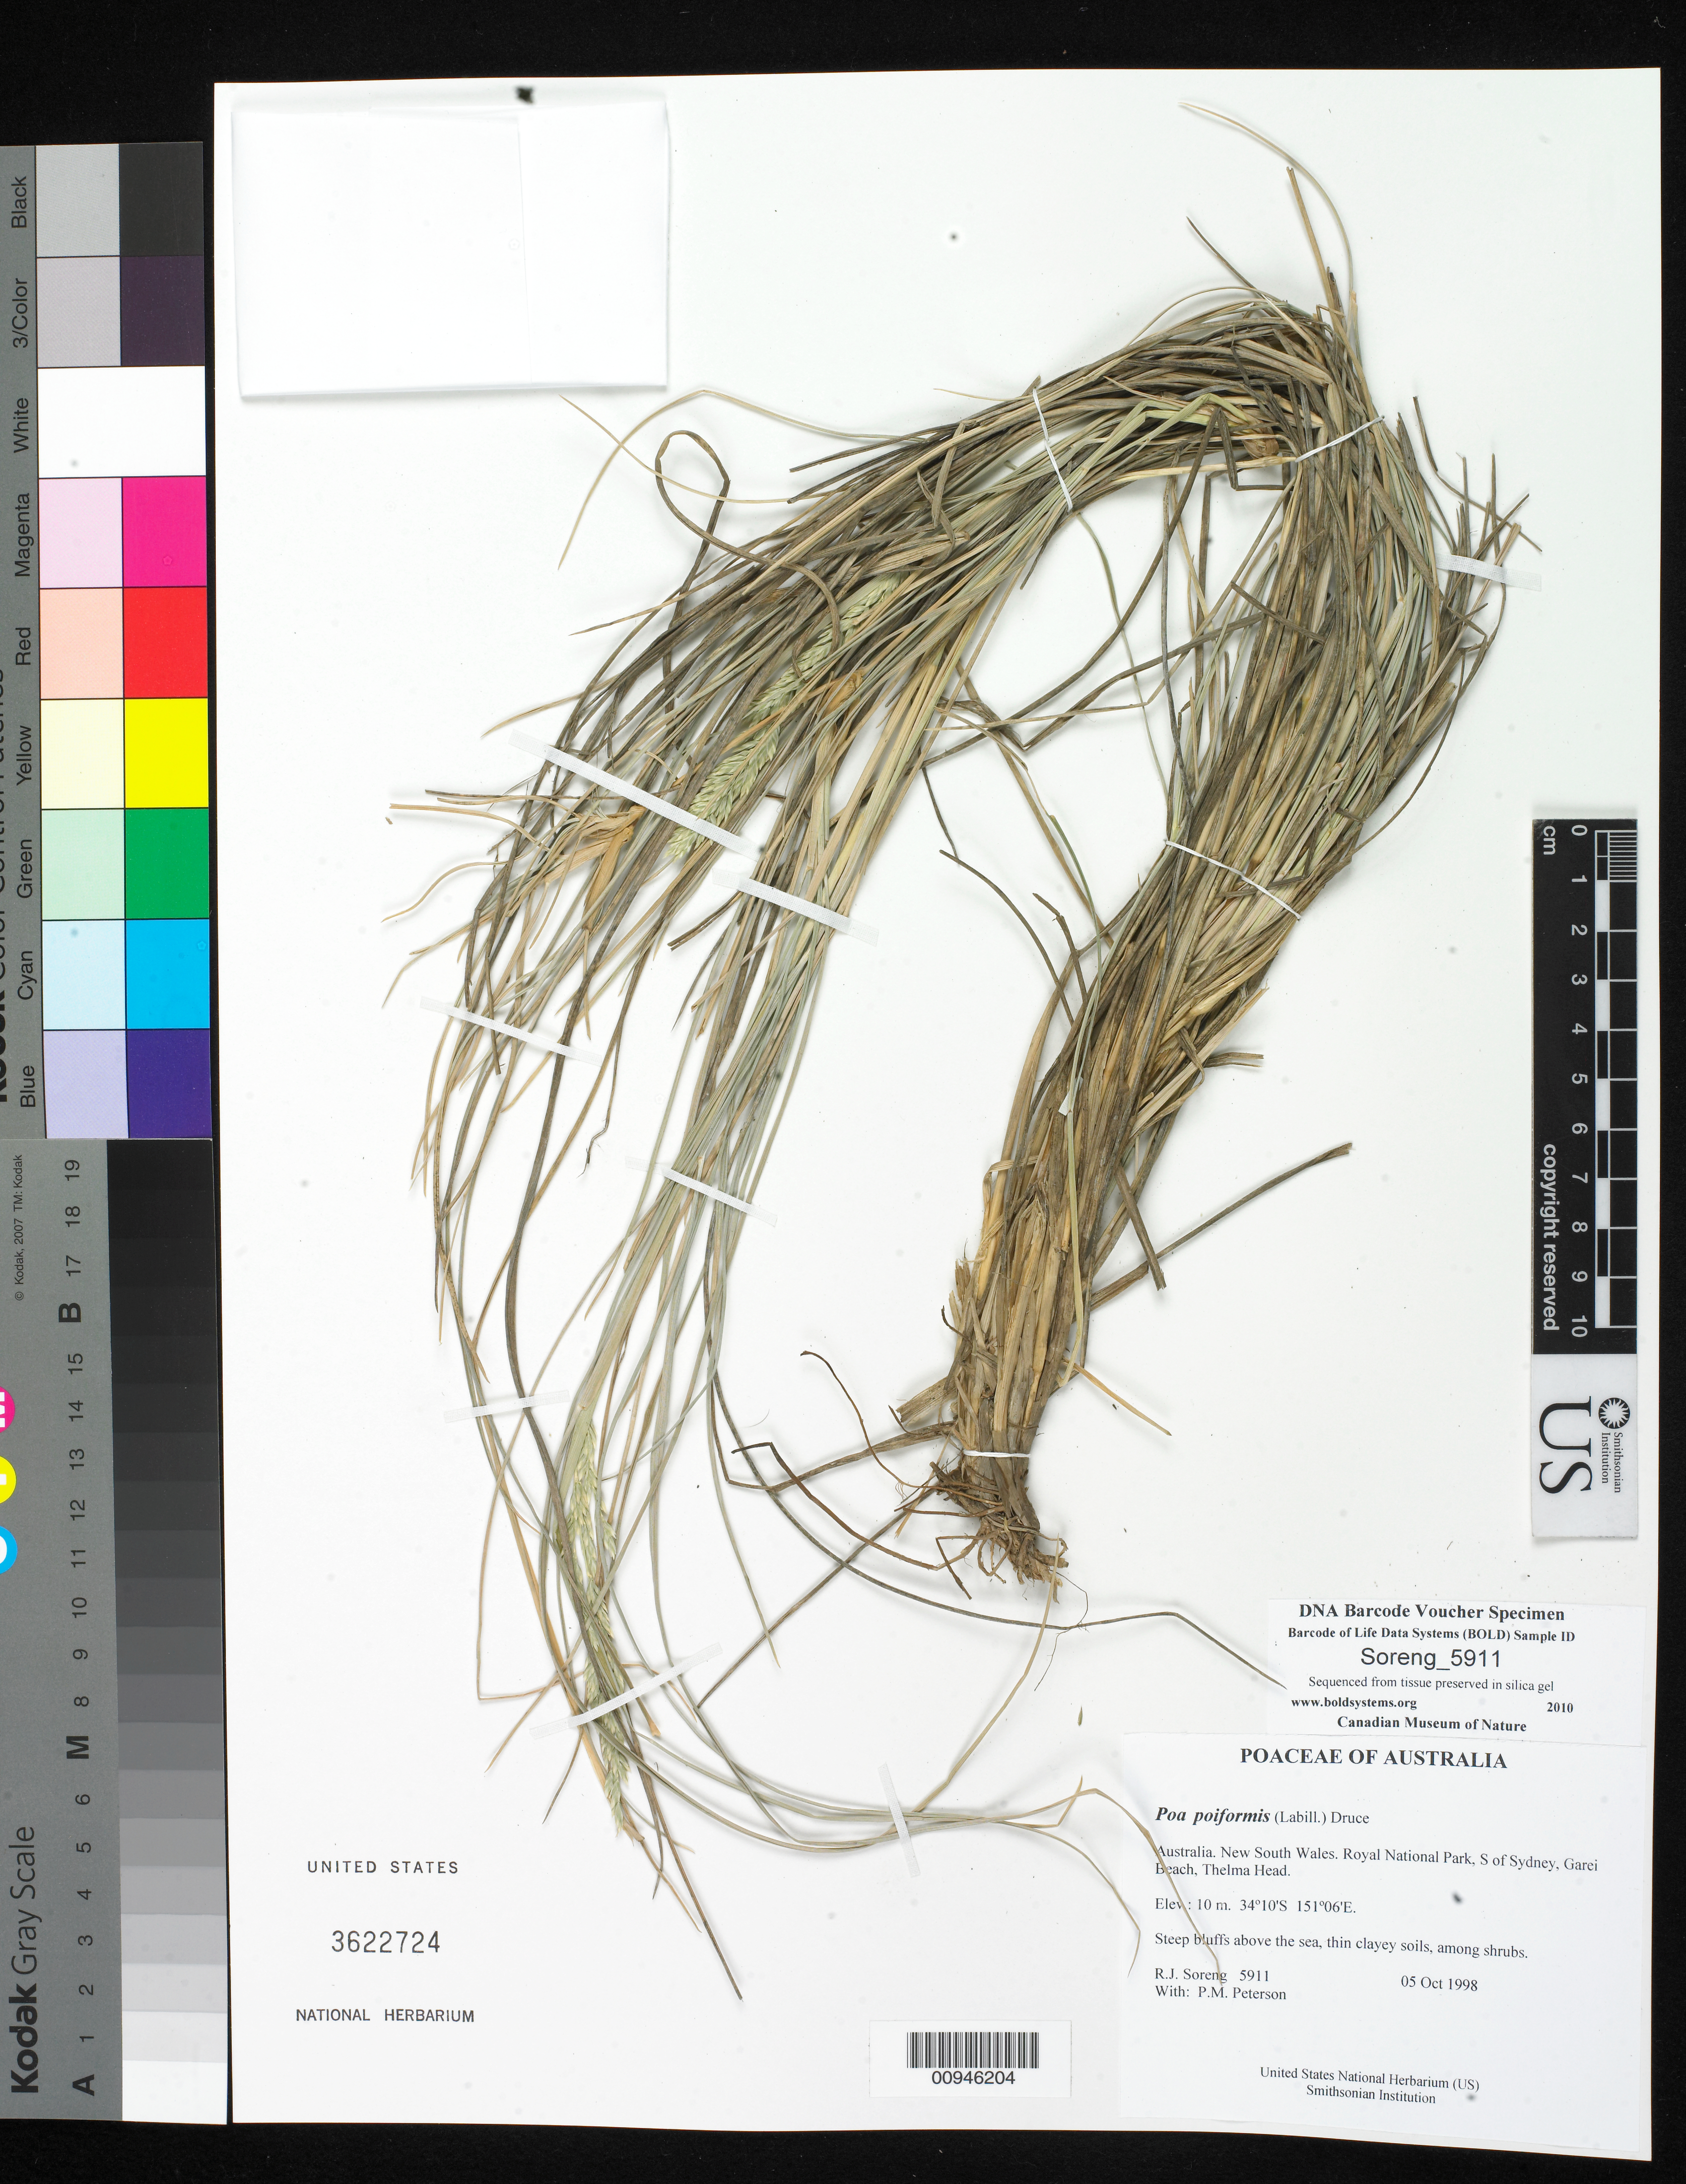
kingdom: Plantae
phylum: Tracheophyta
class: Liliopsida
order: Poales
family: Poaceae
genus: Secale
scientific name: Secale cereale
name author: L.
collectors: R. J. Soreng & N. L. Soreng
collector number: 5811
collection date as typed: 18 June 1998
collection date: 1998-06-18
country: United States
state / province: Utah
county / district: Salt Lake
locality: Salt Lake City, Midvale, road sides near Fort Union Blvd. and State St.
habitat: Disturbed roadsides, Secale seeded as cover crop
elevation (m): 1350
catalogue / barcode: US 3622724